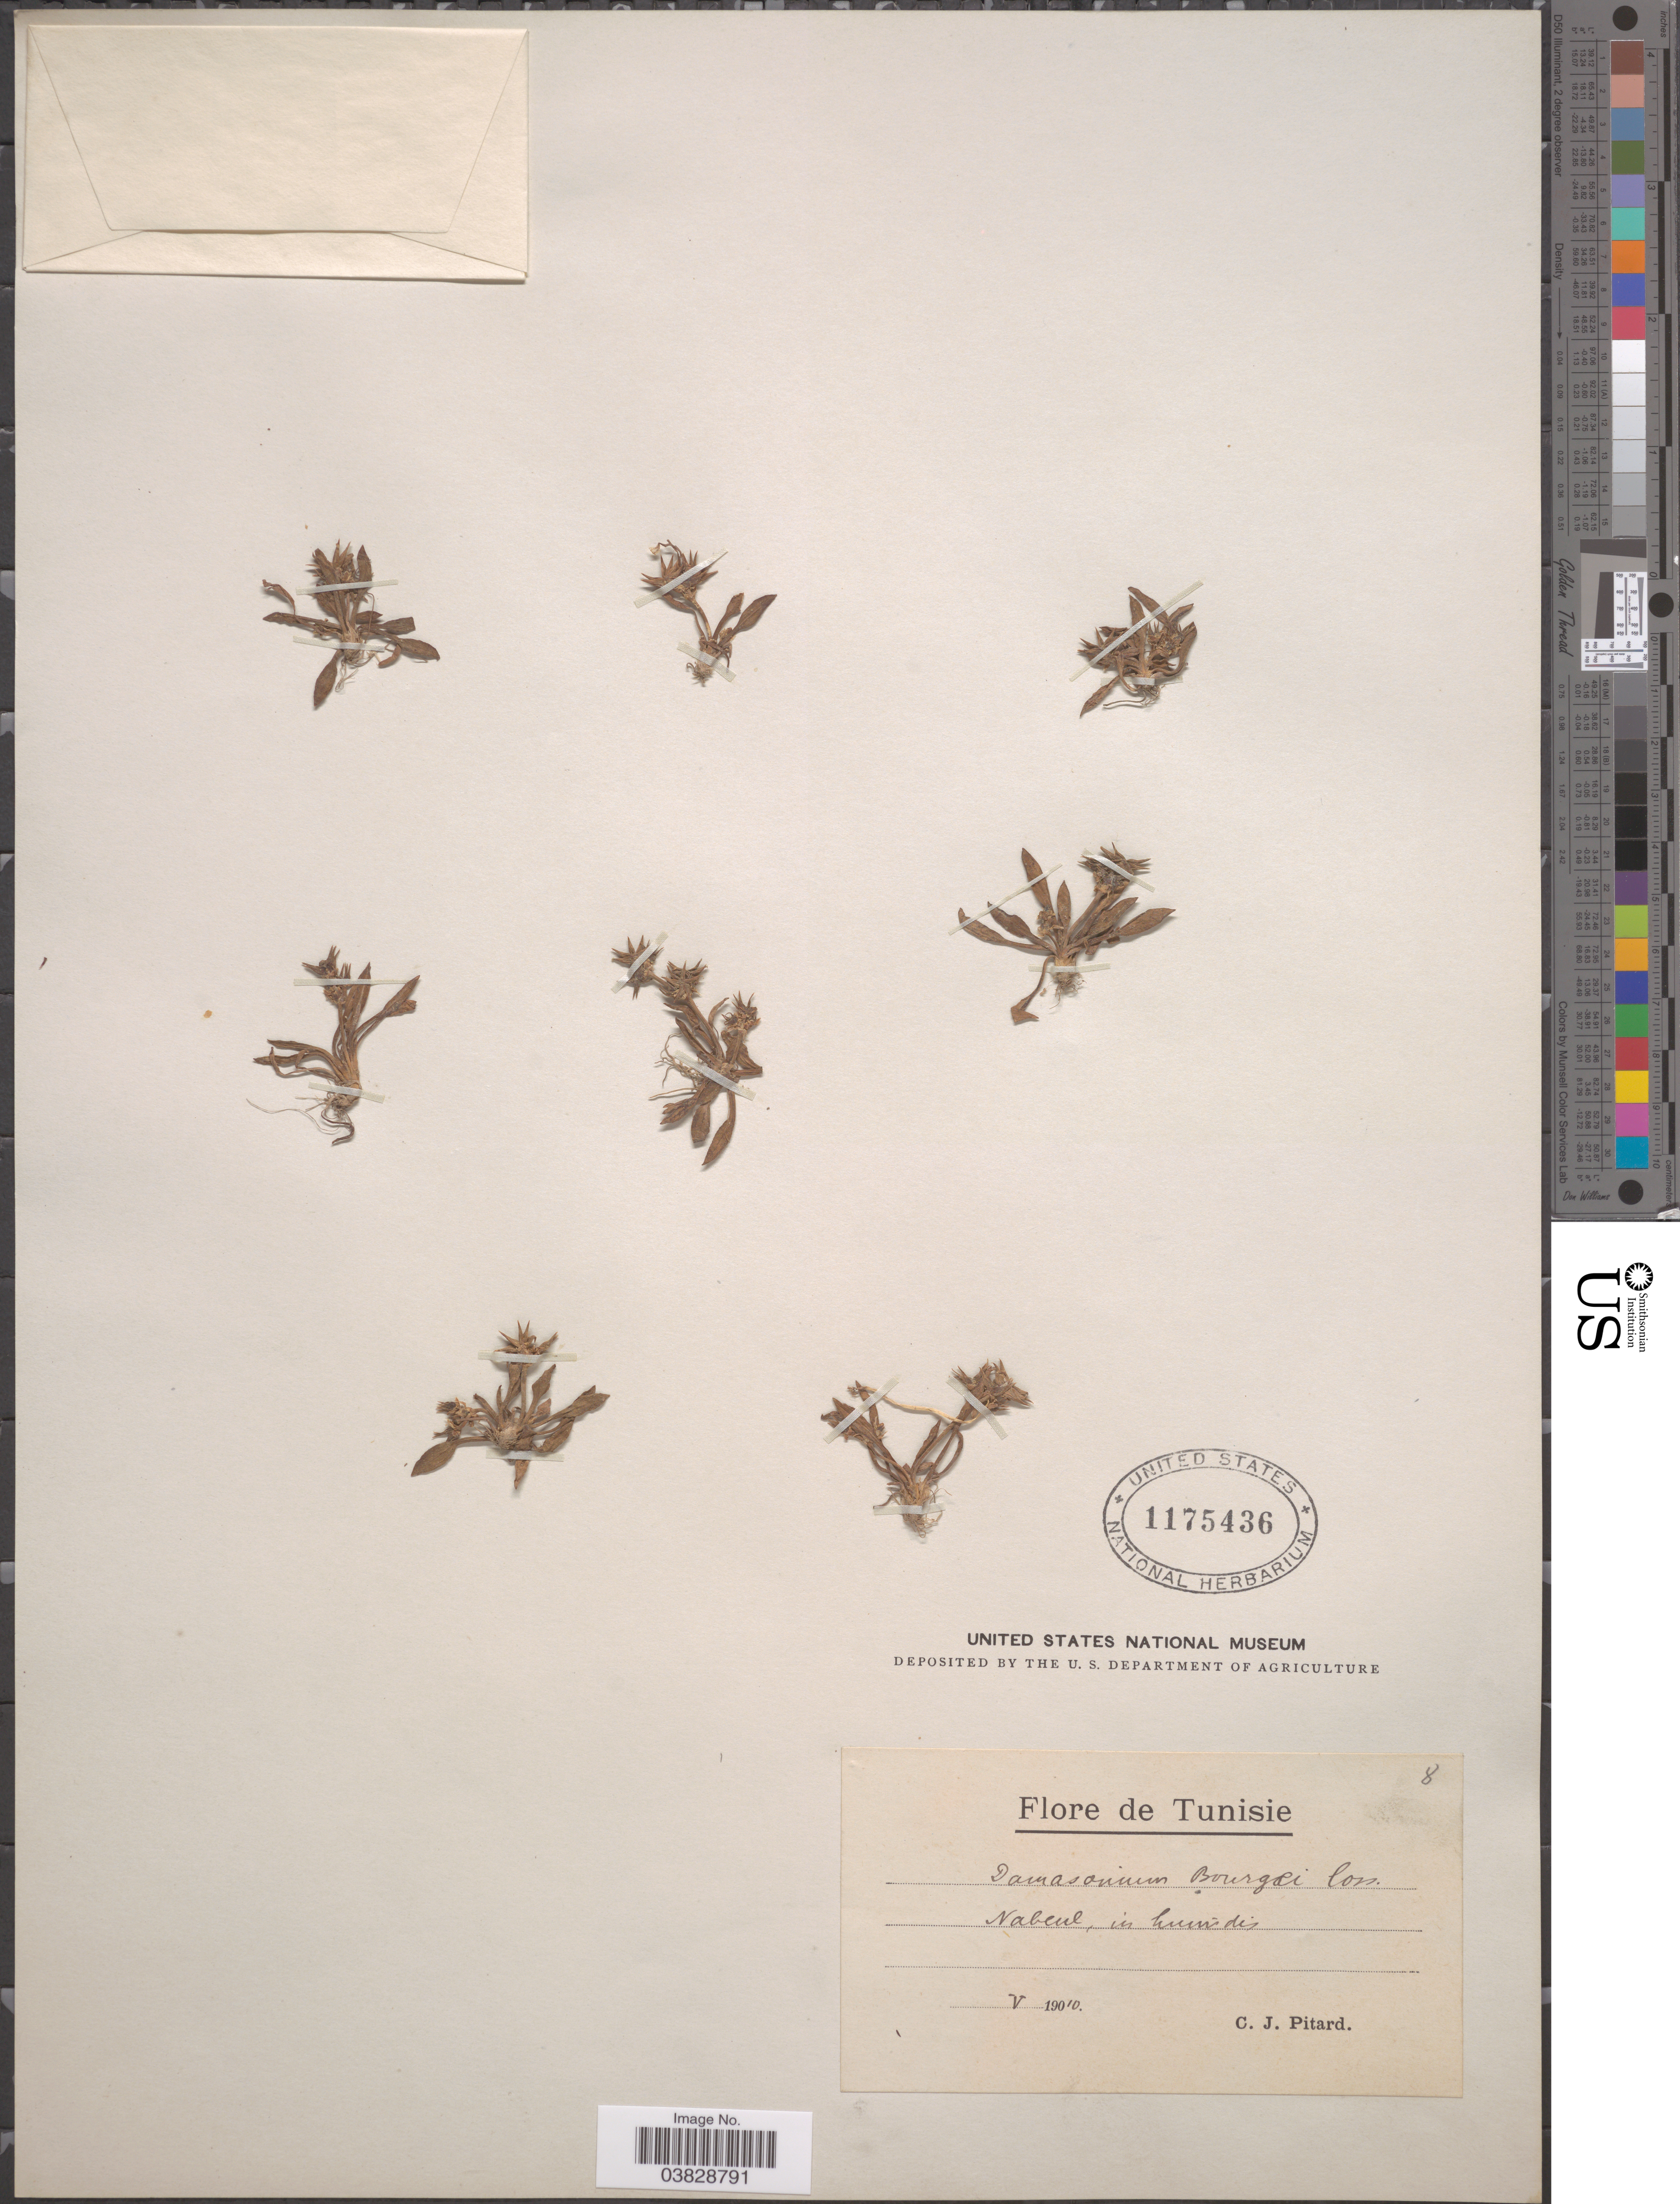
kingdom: Plantae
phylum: Tracheophyta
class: Liliopsida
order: Alismatales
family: Alismataceae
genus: Damasonium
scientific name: Damasonium bourgaei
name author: Coss.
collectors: C. Pitard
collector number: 8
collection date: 1910-05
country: Tunisia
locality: Nabeul, in humidis.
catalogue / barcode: US 1175436